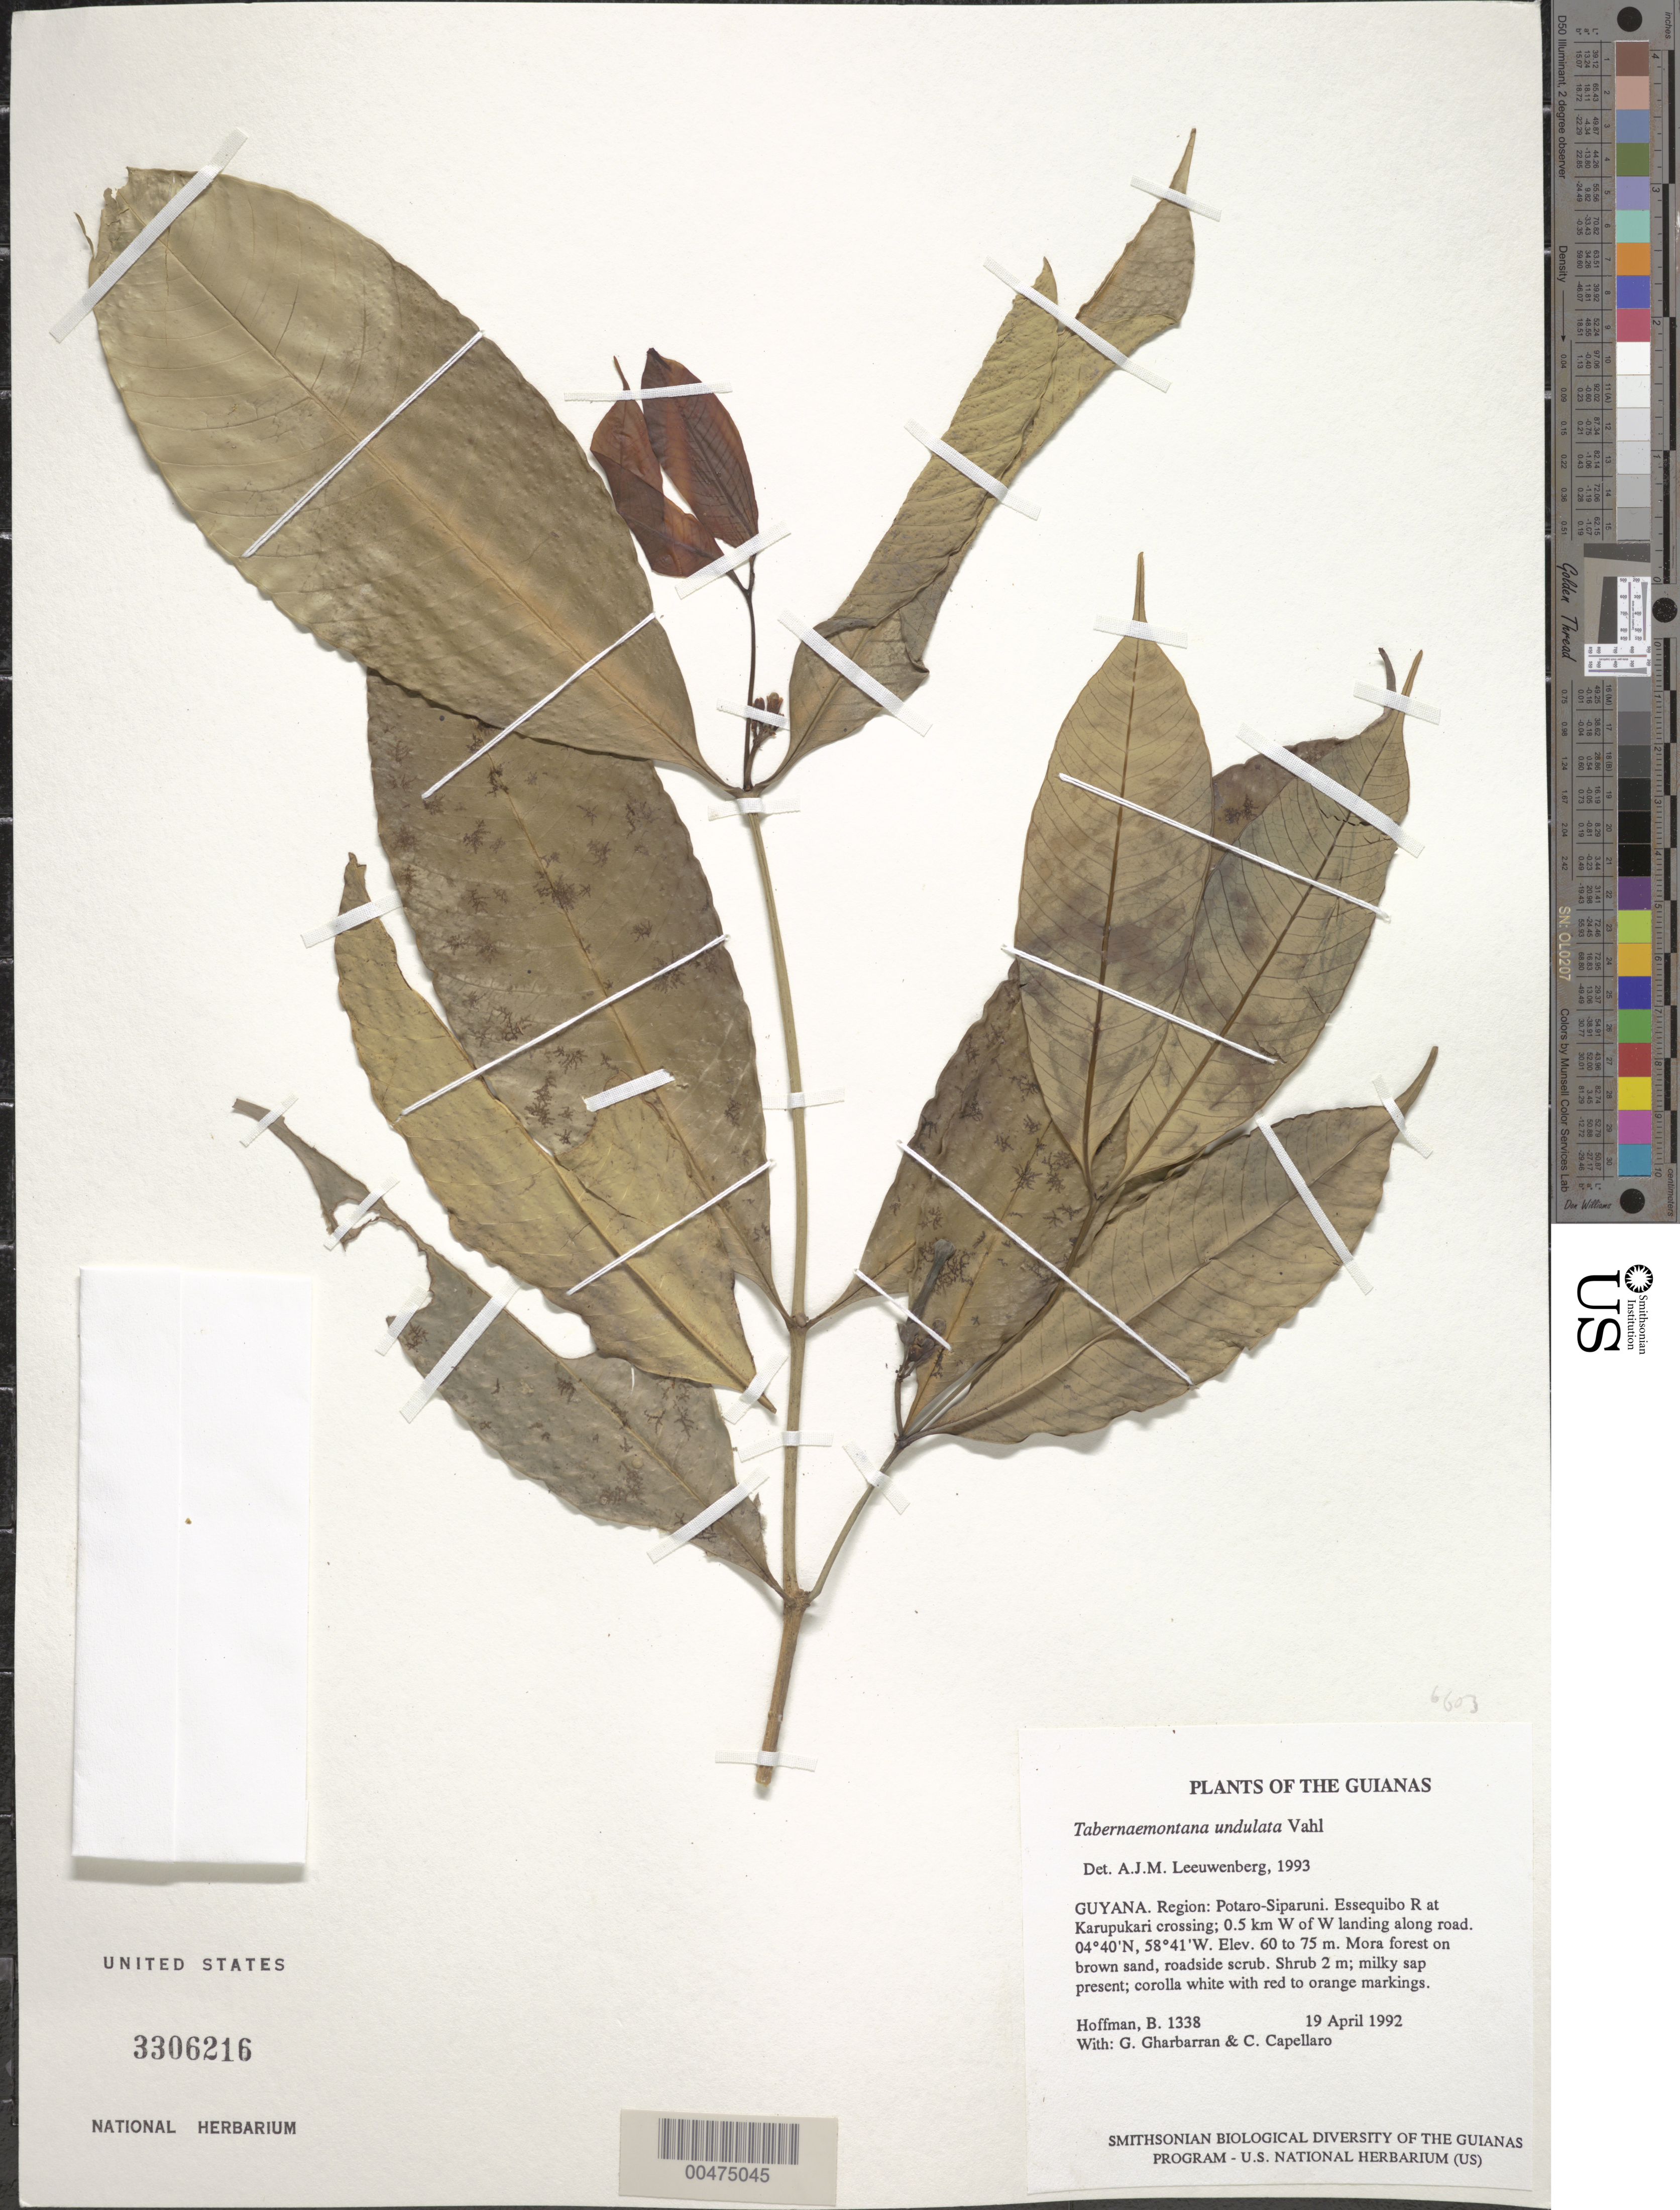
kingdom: Plantae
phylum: Tracheophyta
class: Magnoliopsida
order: Gentianales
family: Apocynaceae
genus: Tabernaemontana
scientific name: Tabernaemontana undulata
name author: Vahl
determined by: Leeuwenberg, A. J. M.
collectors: B. Hoffman, G. Gharbarran & C. Capellaro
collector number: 1338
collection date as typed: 19 April 1992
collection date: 1992-04-19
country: Guyana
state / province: Potaro-Siparuni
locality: Essequibo River at Karupukari crossing; 0.5 km W of W landing along road. Iwokrama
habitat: Mora forest on brown sand, roadside scrub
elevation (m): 60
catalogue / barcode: US 3306216